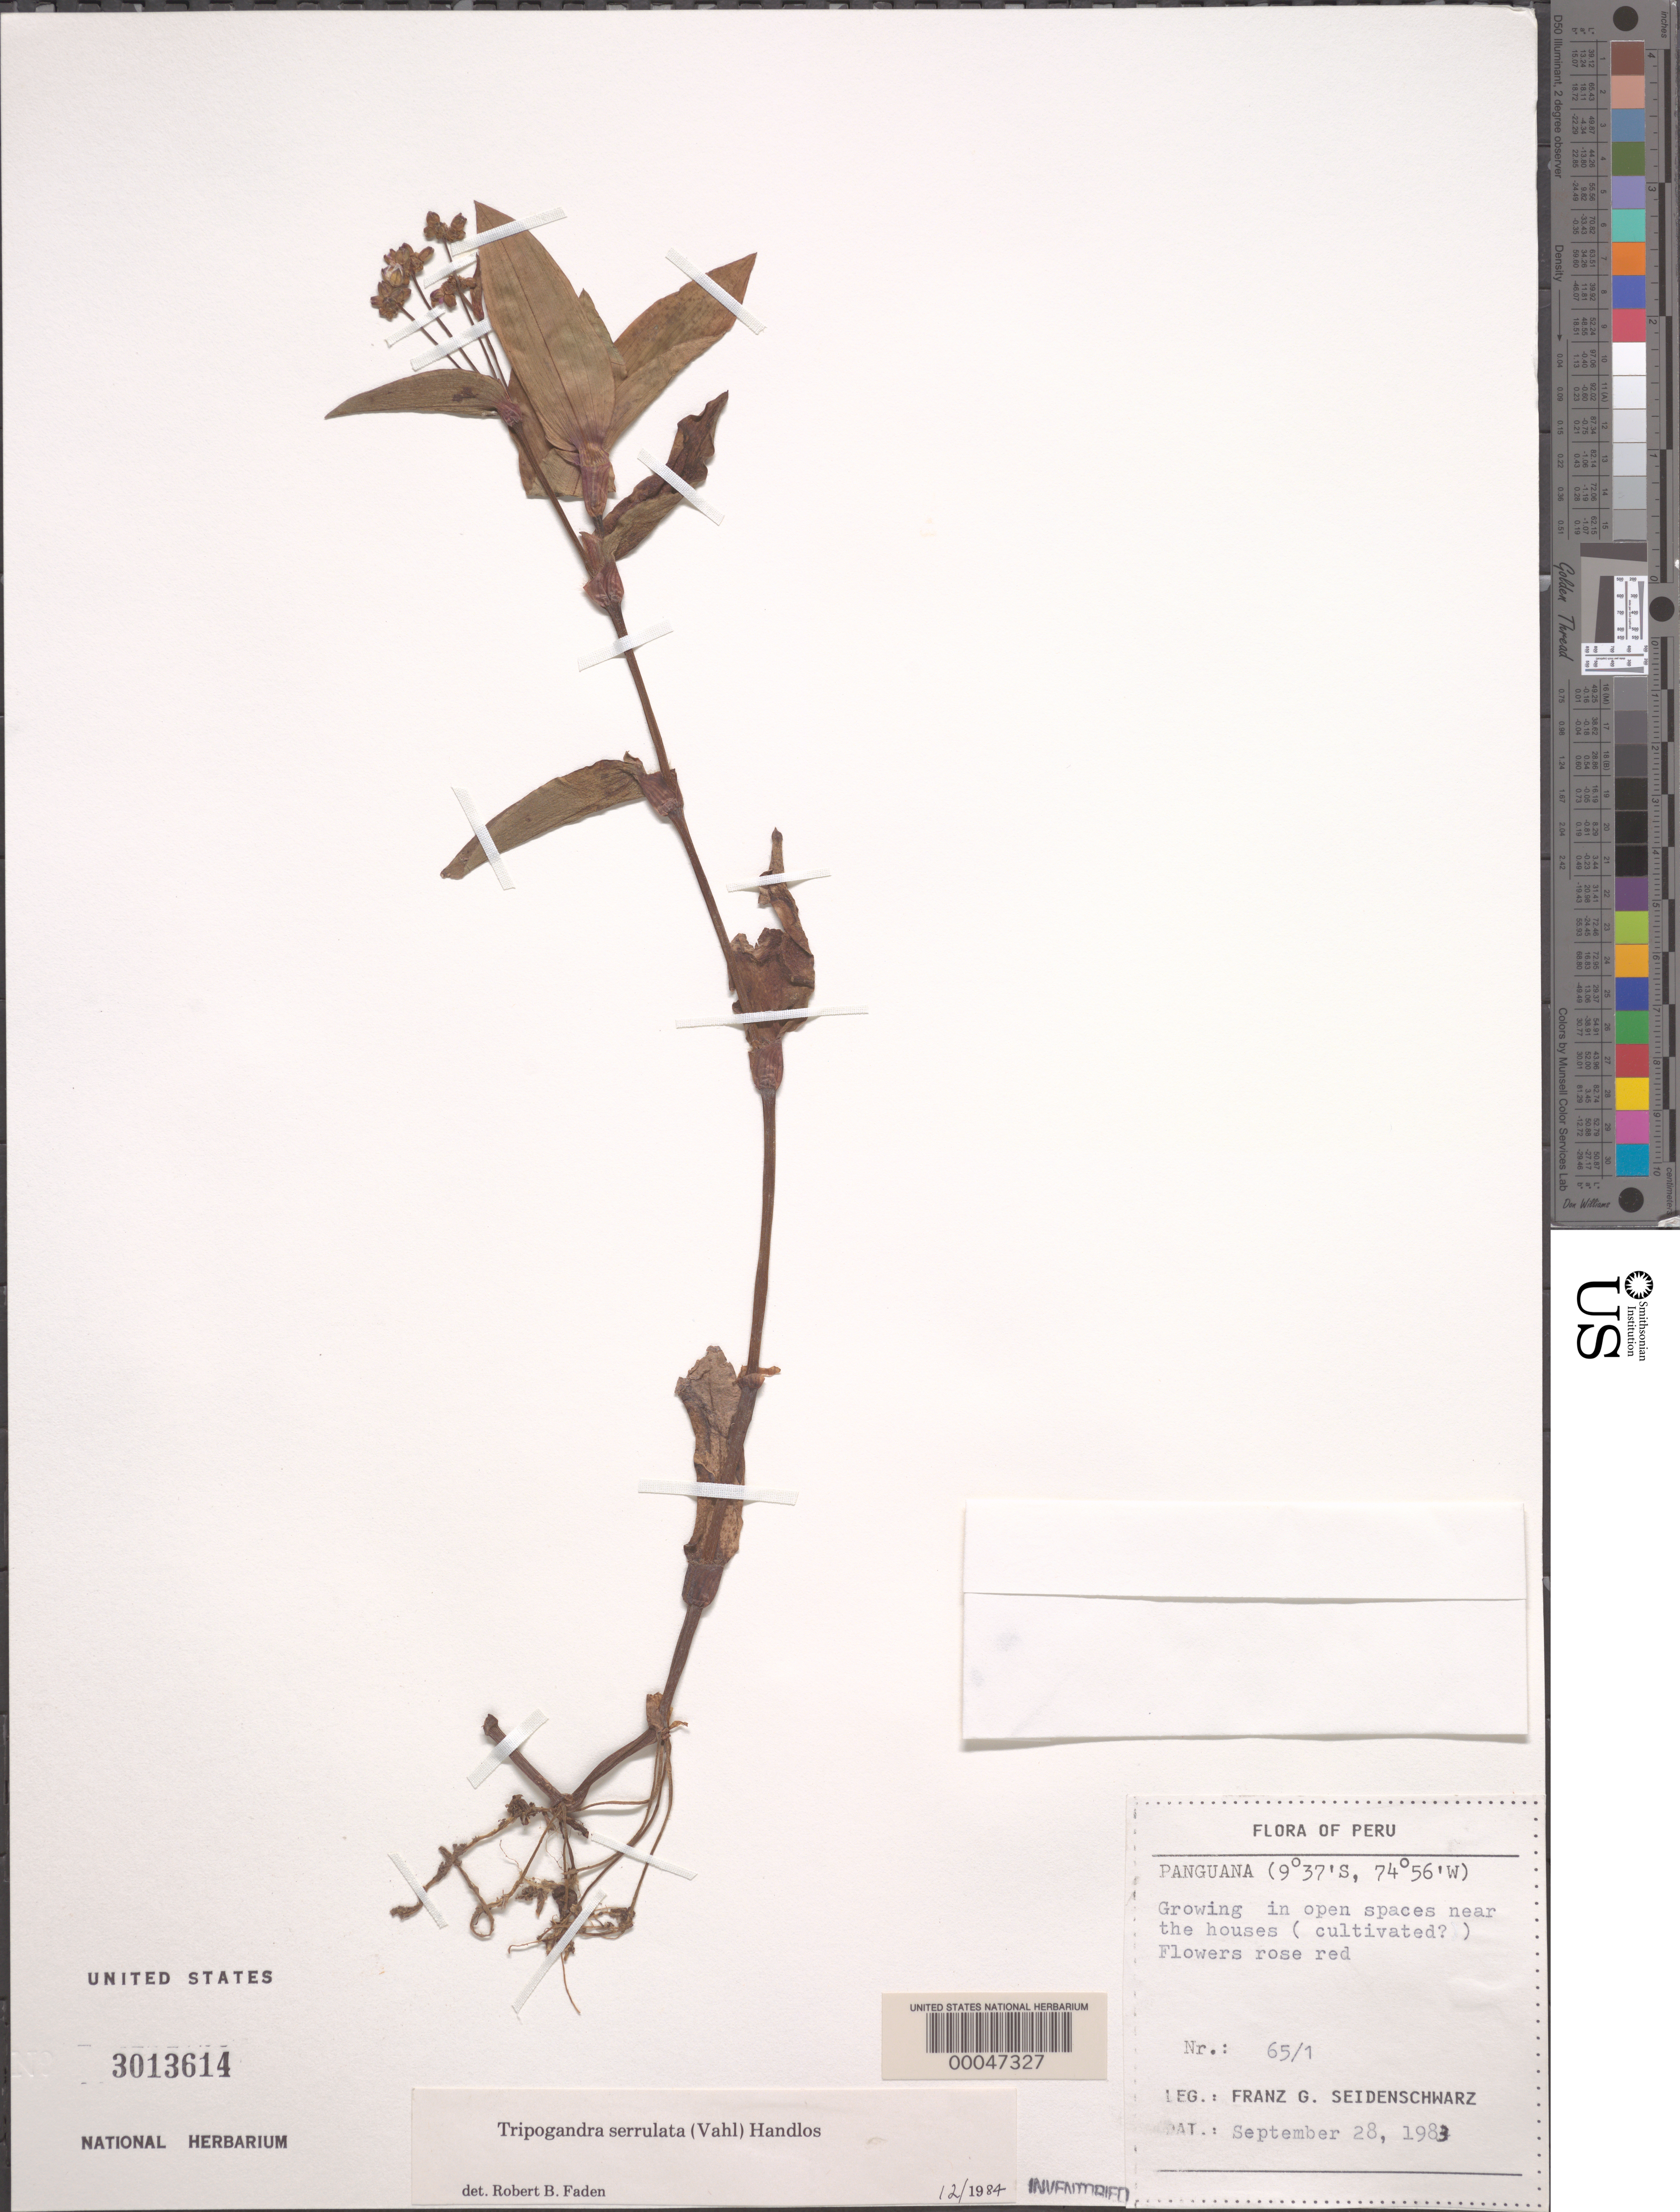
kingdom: Plantae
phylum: Tracheophyta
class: Liliopsida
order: Commelinales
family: Commelinaceae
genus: Tripogandra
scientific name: Tripogandra serrulata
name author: (Vahl) Handlos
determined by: Faden, Robert B., (US), Smithsonian Institution - National Museum of Natural History (UNITED STATES)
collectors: F. Seidenschwarz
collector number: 65/1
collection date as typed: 28 Sep 1983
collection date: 1983-09-28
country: Peru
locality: Panguana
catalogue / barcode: US 3013614